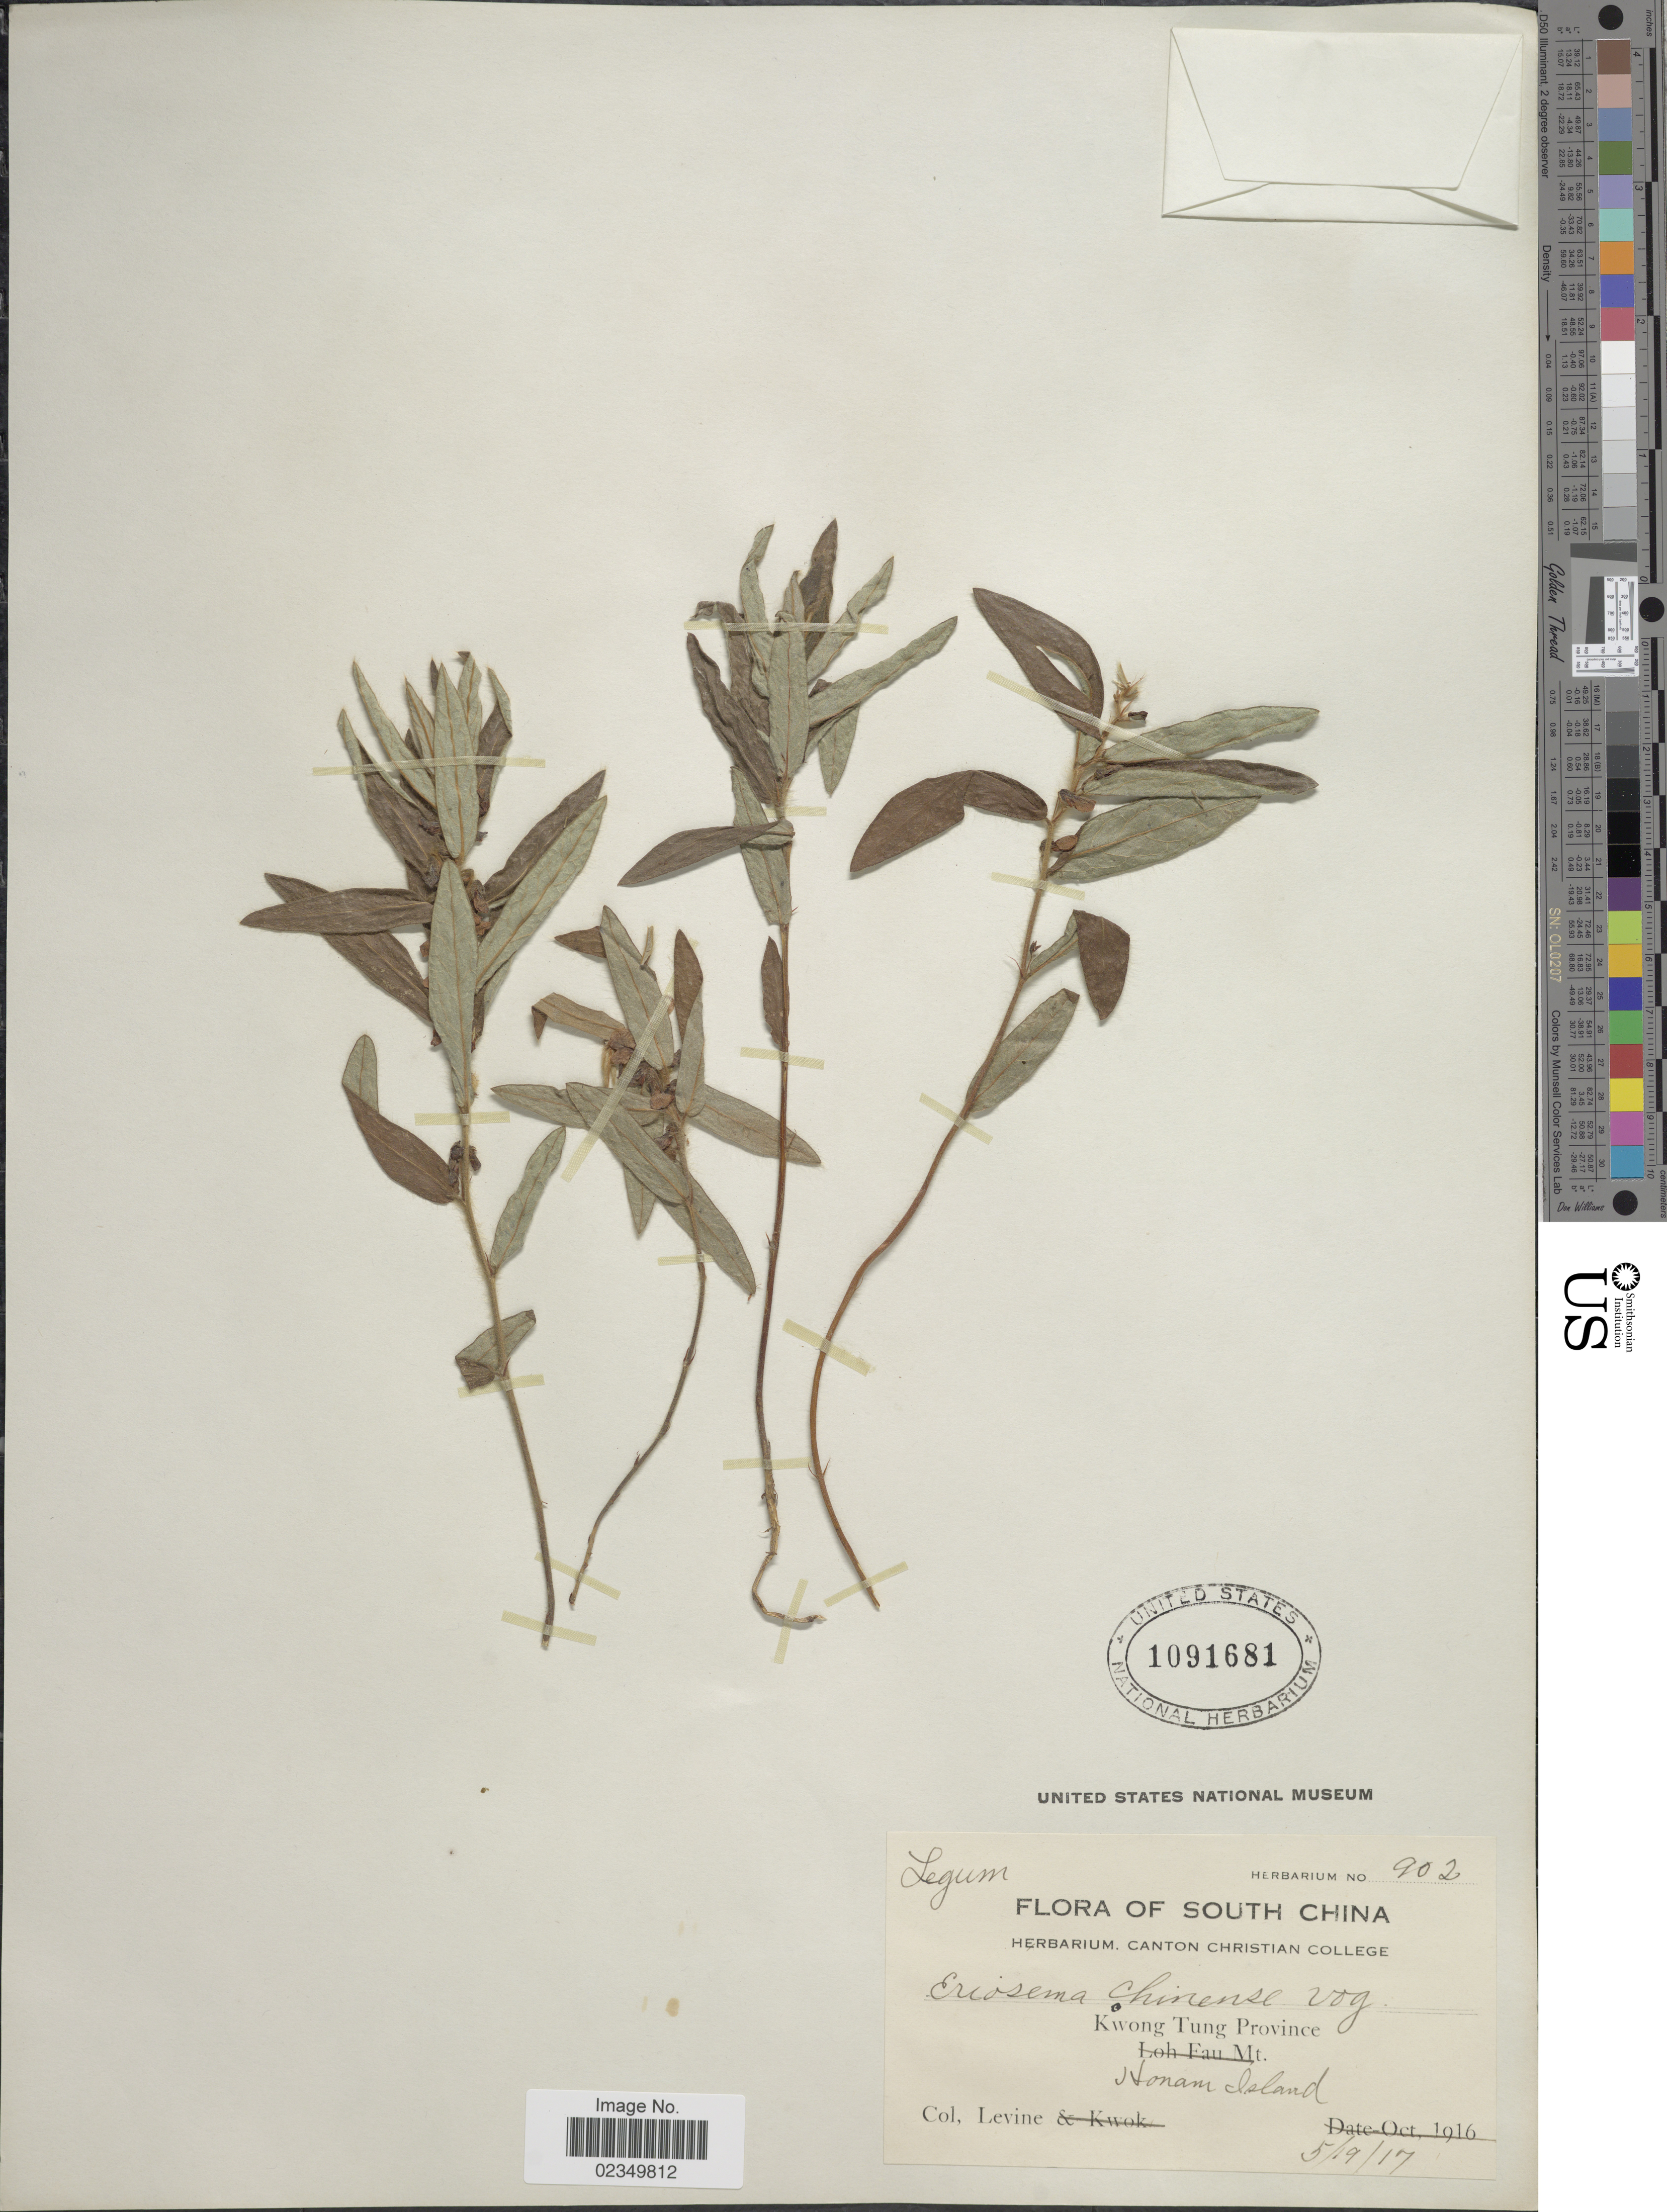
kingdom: Plantae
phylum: Tracheophyta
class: Magnoliopsida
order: Fabales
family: Fabaceae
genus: Eriosema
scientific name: Eriosema chinense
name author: Vogel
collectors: -. Levine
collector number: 902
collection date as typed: Transcribed d/m/y: 19/5/17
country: China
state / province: Guangdong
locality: Kwong Tung Province, Honam Island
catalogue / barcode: US 1091681